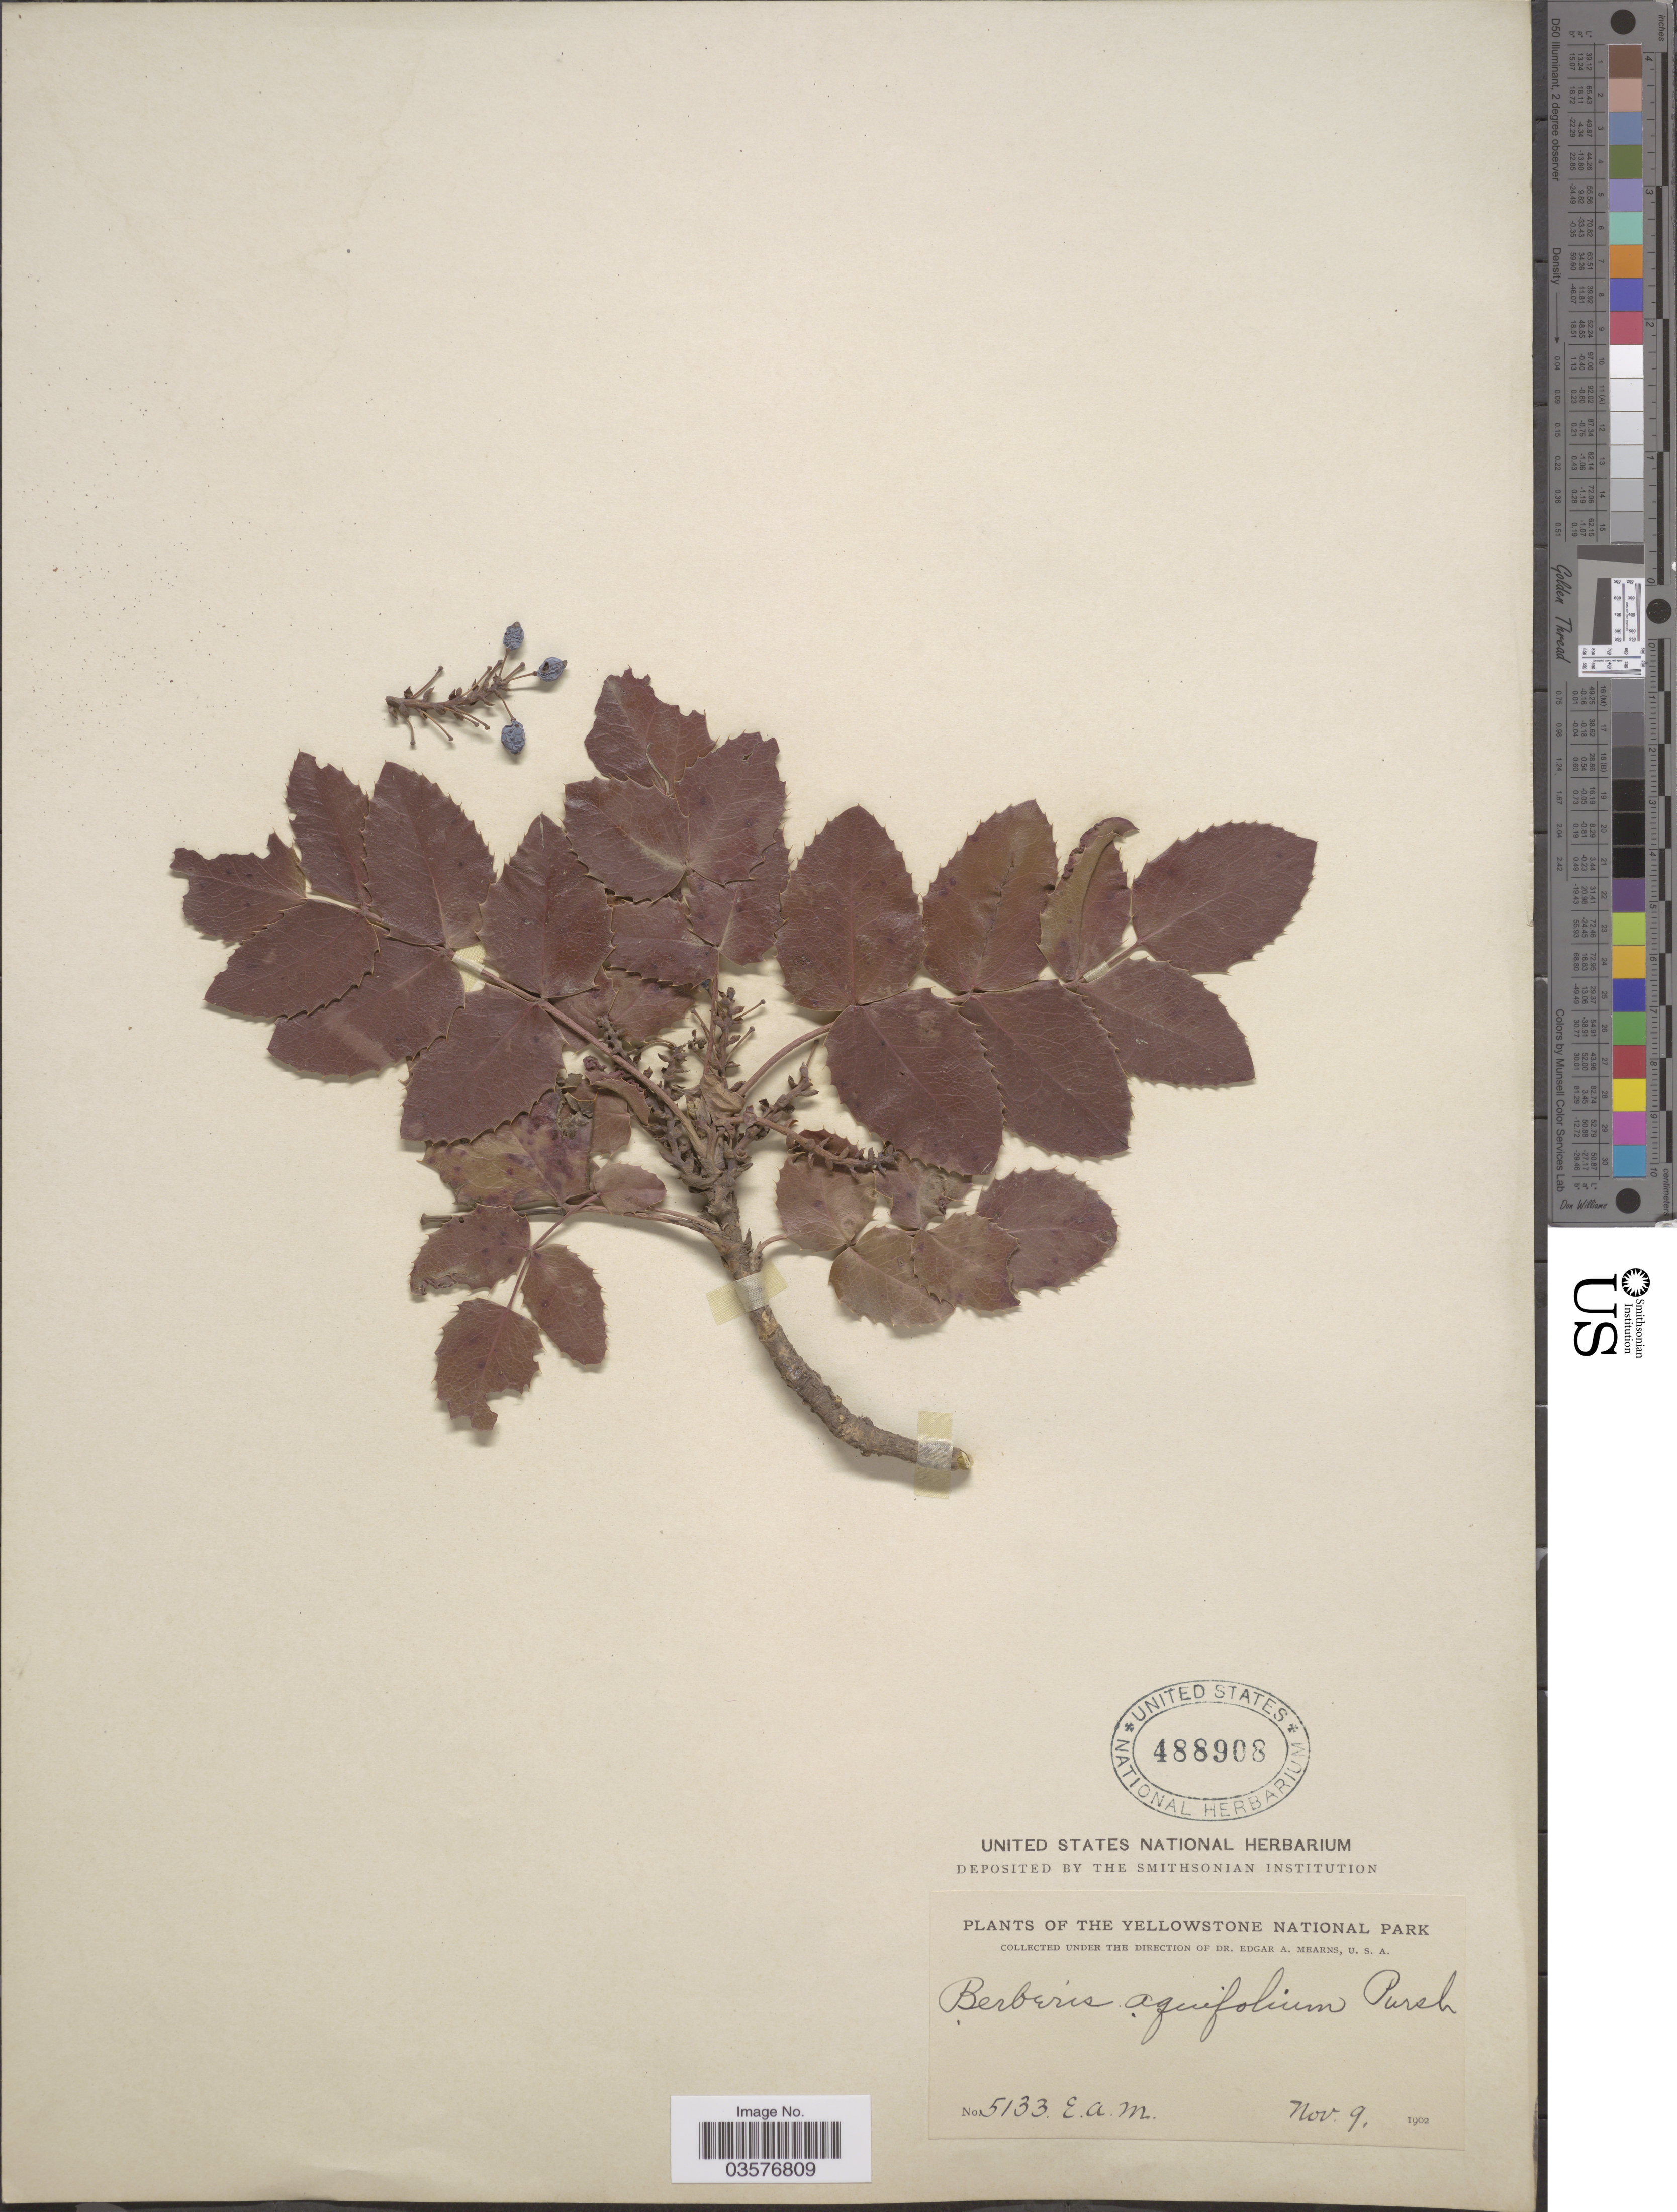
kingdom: Plantae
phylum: Tracheophyta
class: Magnoliopsida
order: Ranunculales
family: Berberidaceae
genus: Mahonia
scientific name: Mahonia repens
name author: (Lindl.) G. Don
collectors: E. A. Mearns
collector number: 5133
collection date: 1902-11-09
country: United States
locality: The Yellowstone National Park.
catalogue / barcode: US 488908